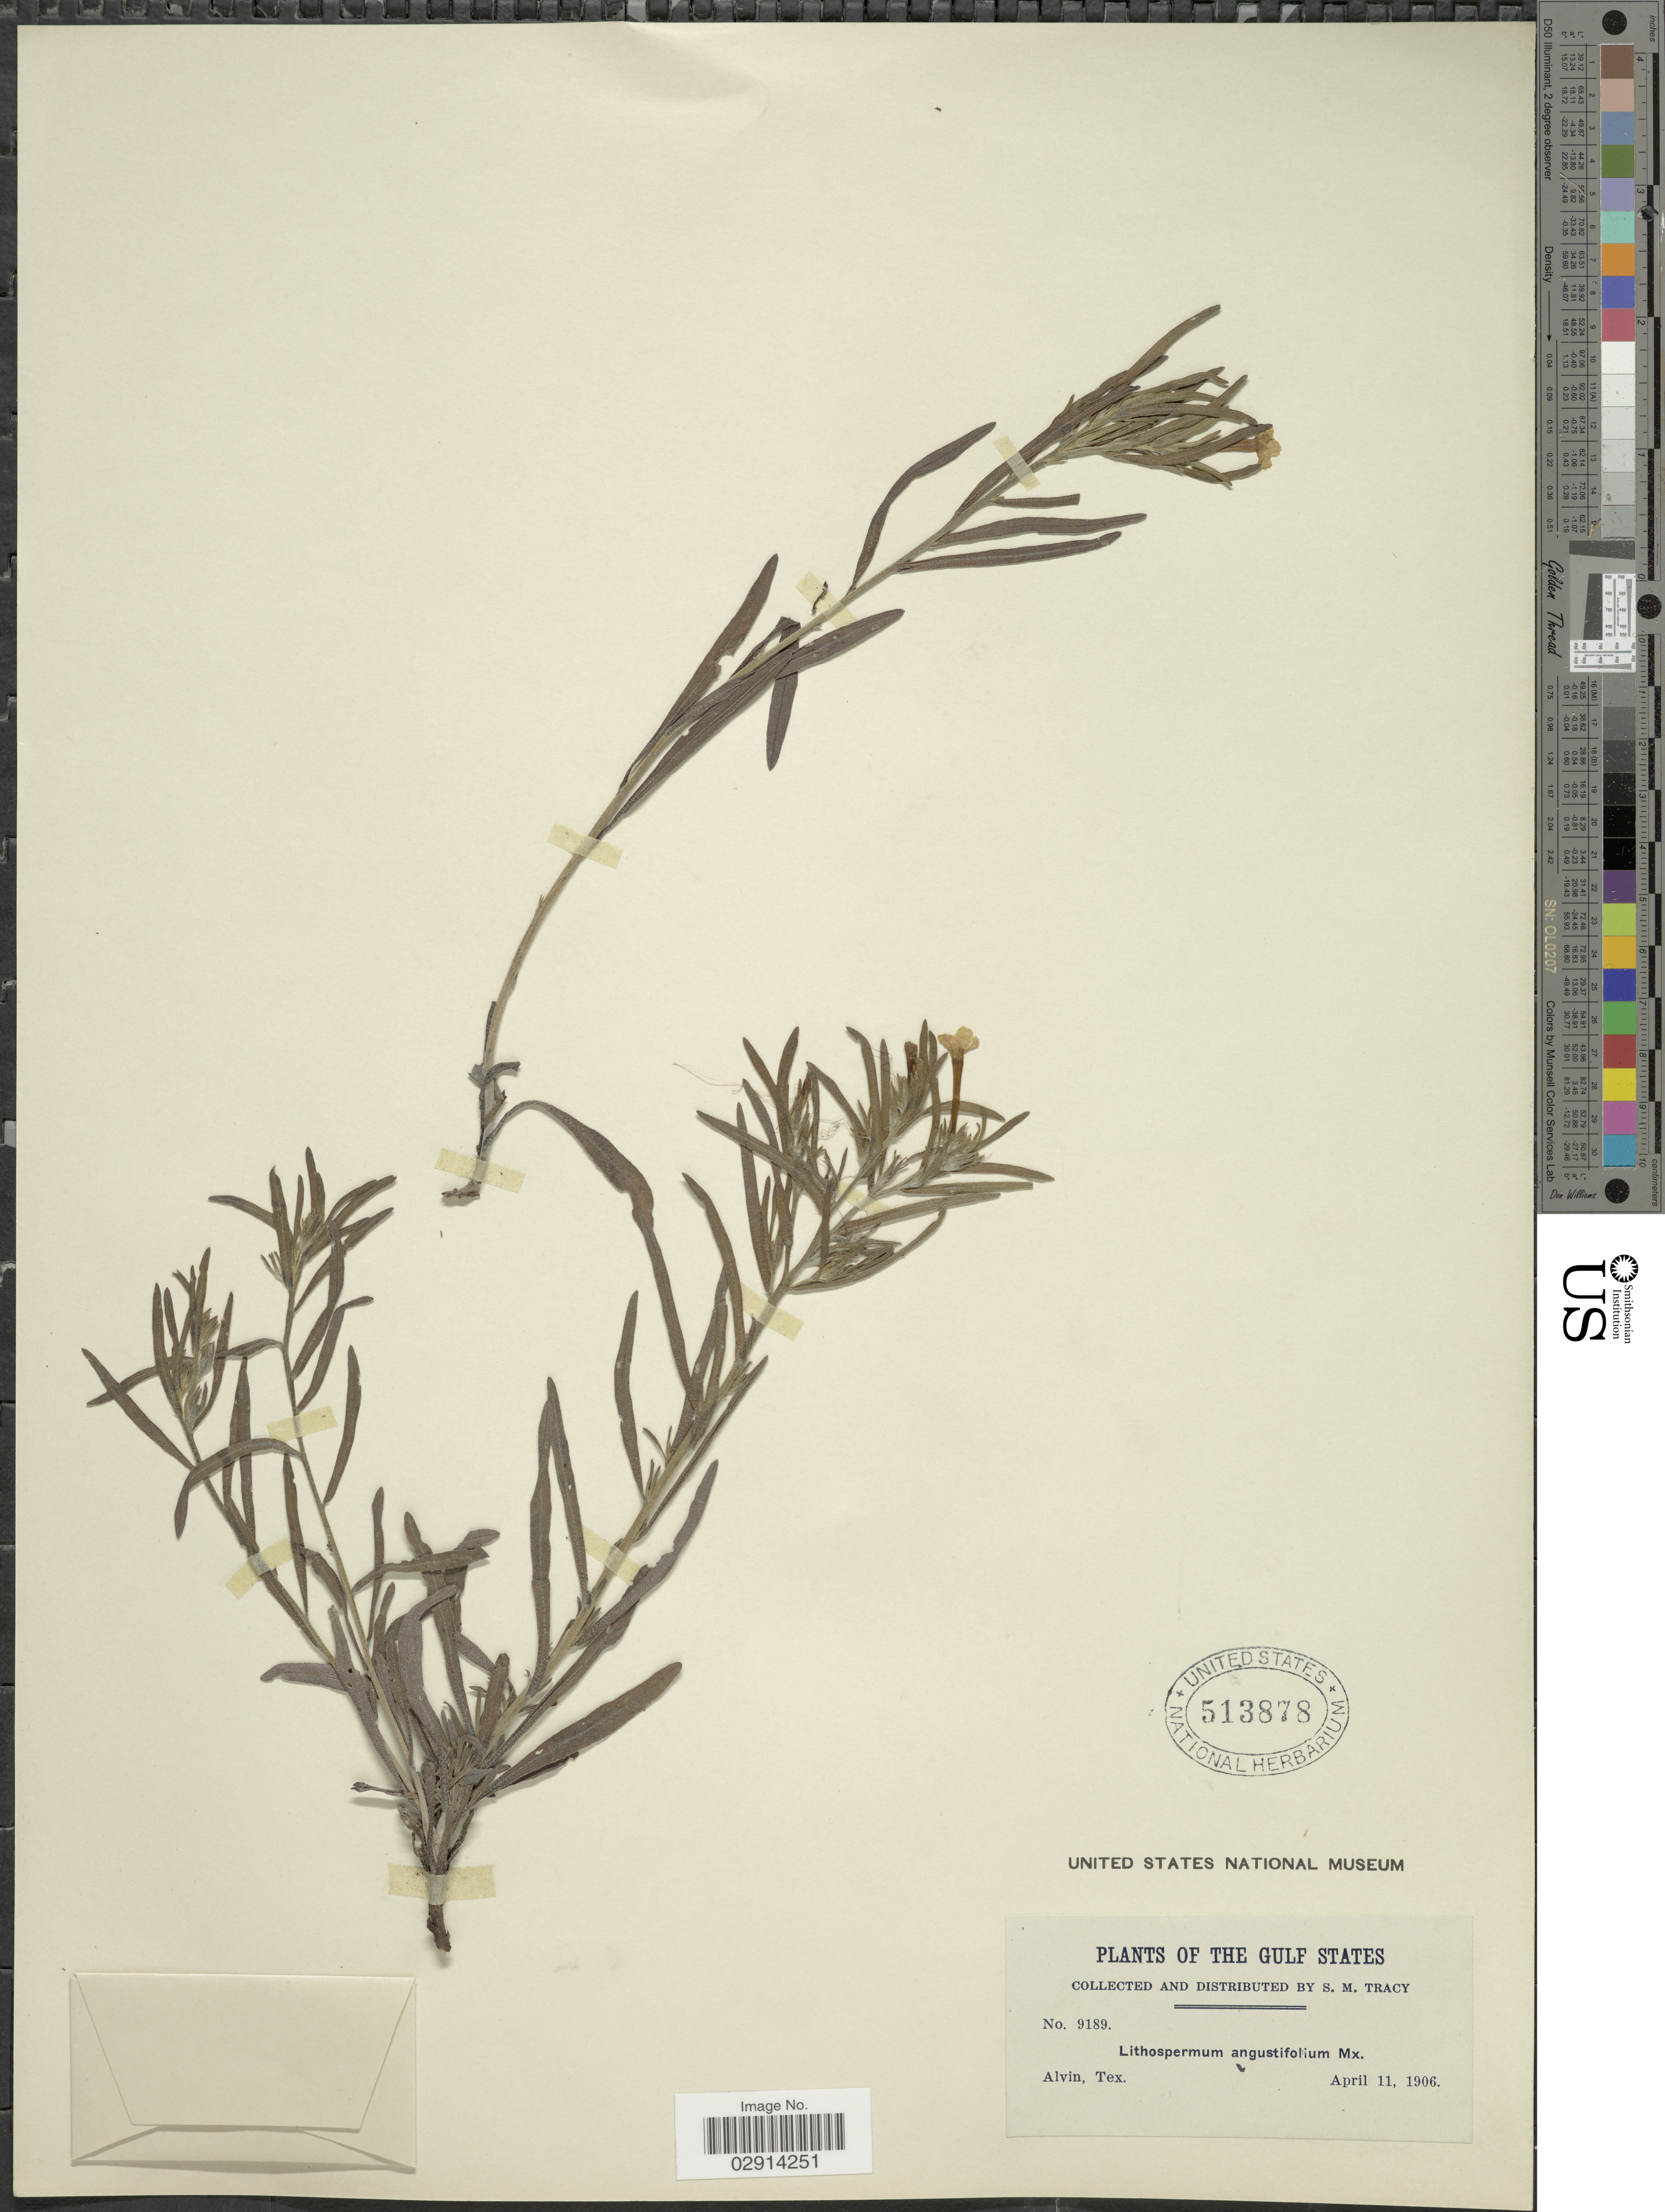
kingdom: Plantae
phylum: Tracheophyta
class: Magnoliopsida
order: Boraginales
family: Boraginaceae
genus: Lithospermum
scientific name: Lithospermum incisum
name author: Lehm.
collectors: S. M. Tracy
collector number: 9189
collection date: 1906-04-11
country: United States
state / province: Texas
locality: The Gulf States, Alvin.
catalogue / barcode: US 513878